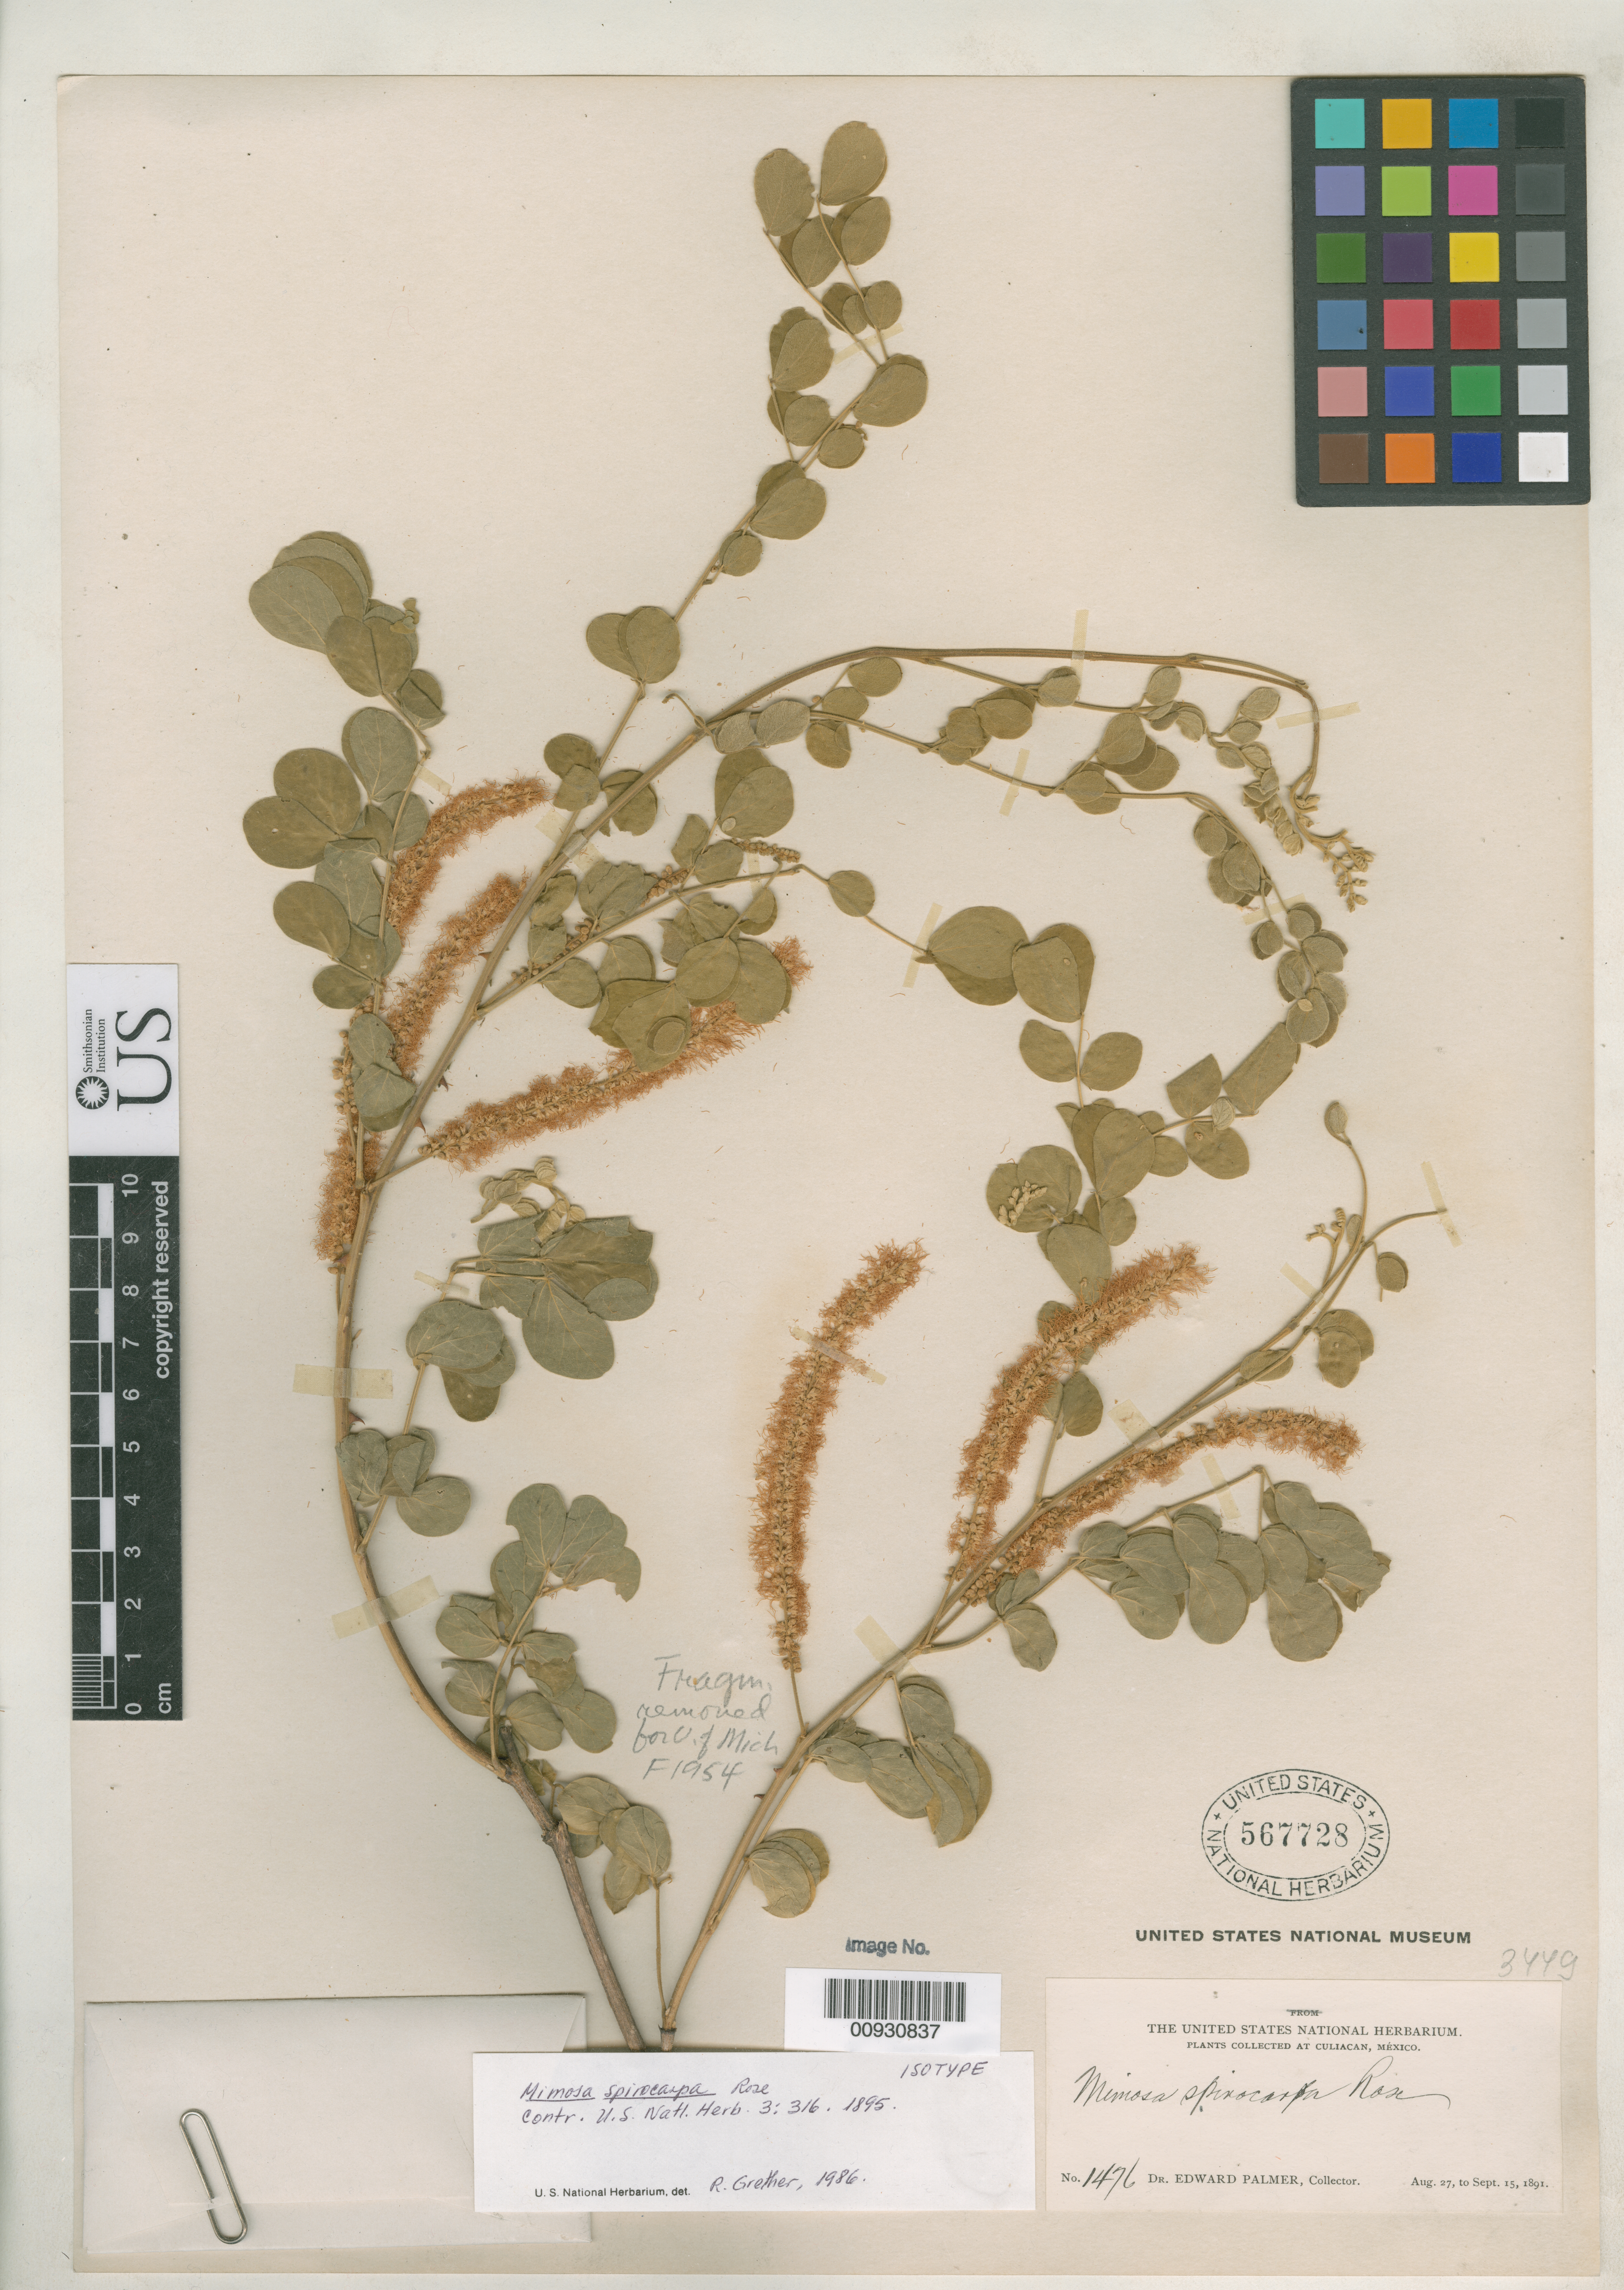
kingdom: Plantae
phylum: Tracheophyta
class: Magnoliopsida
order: Fabales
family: Fabaceae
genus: Mimosa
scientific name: Mimosa spirocarpa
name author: Rose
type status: Syntype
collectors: E. Palmer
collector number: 1476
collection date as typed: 27 Aug 1891 to 15 Sep 1891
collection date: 1891-08-27/1891-09-15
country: Mexico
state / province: Sinaloa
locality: Culiacán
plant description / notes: Annotated as "isotype" by R. Grether (1986) but McVaugh (1987) and Barneby (1991) cite collection as syntype.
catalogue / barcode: US 567728